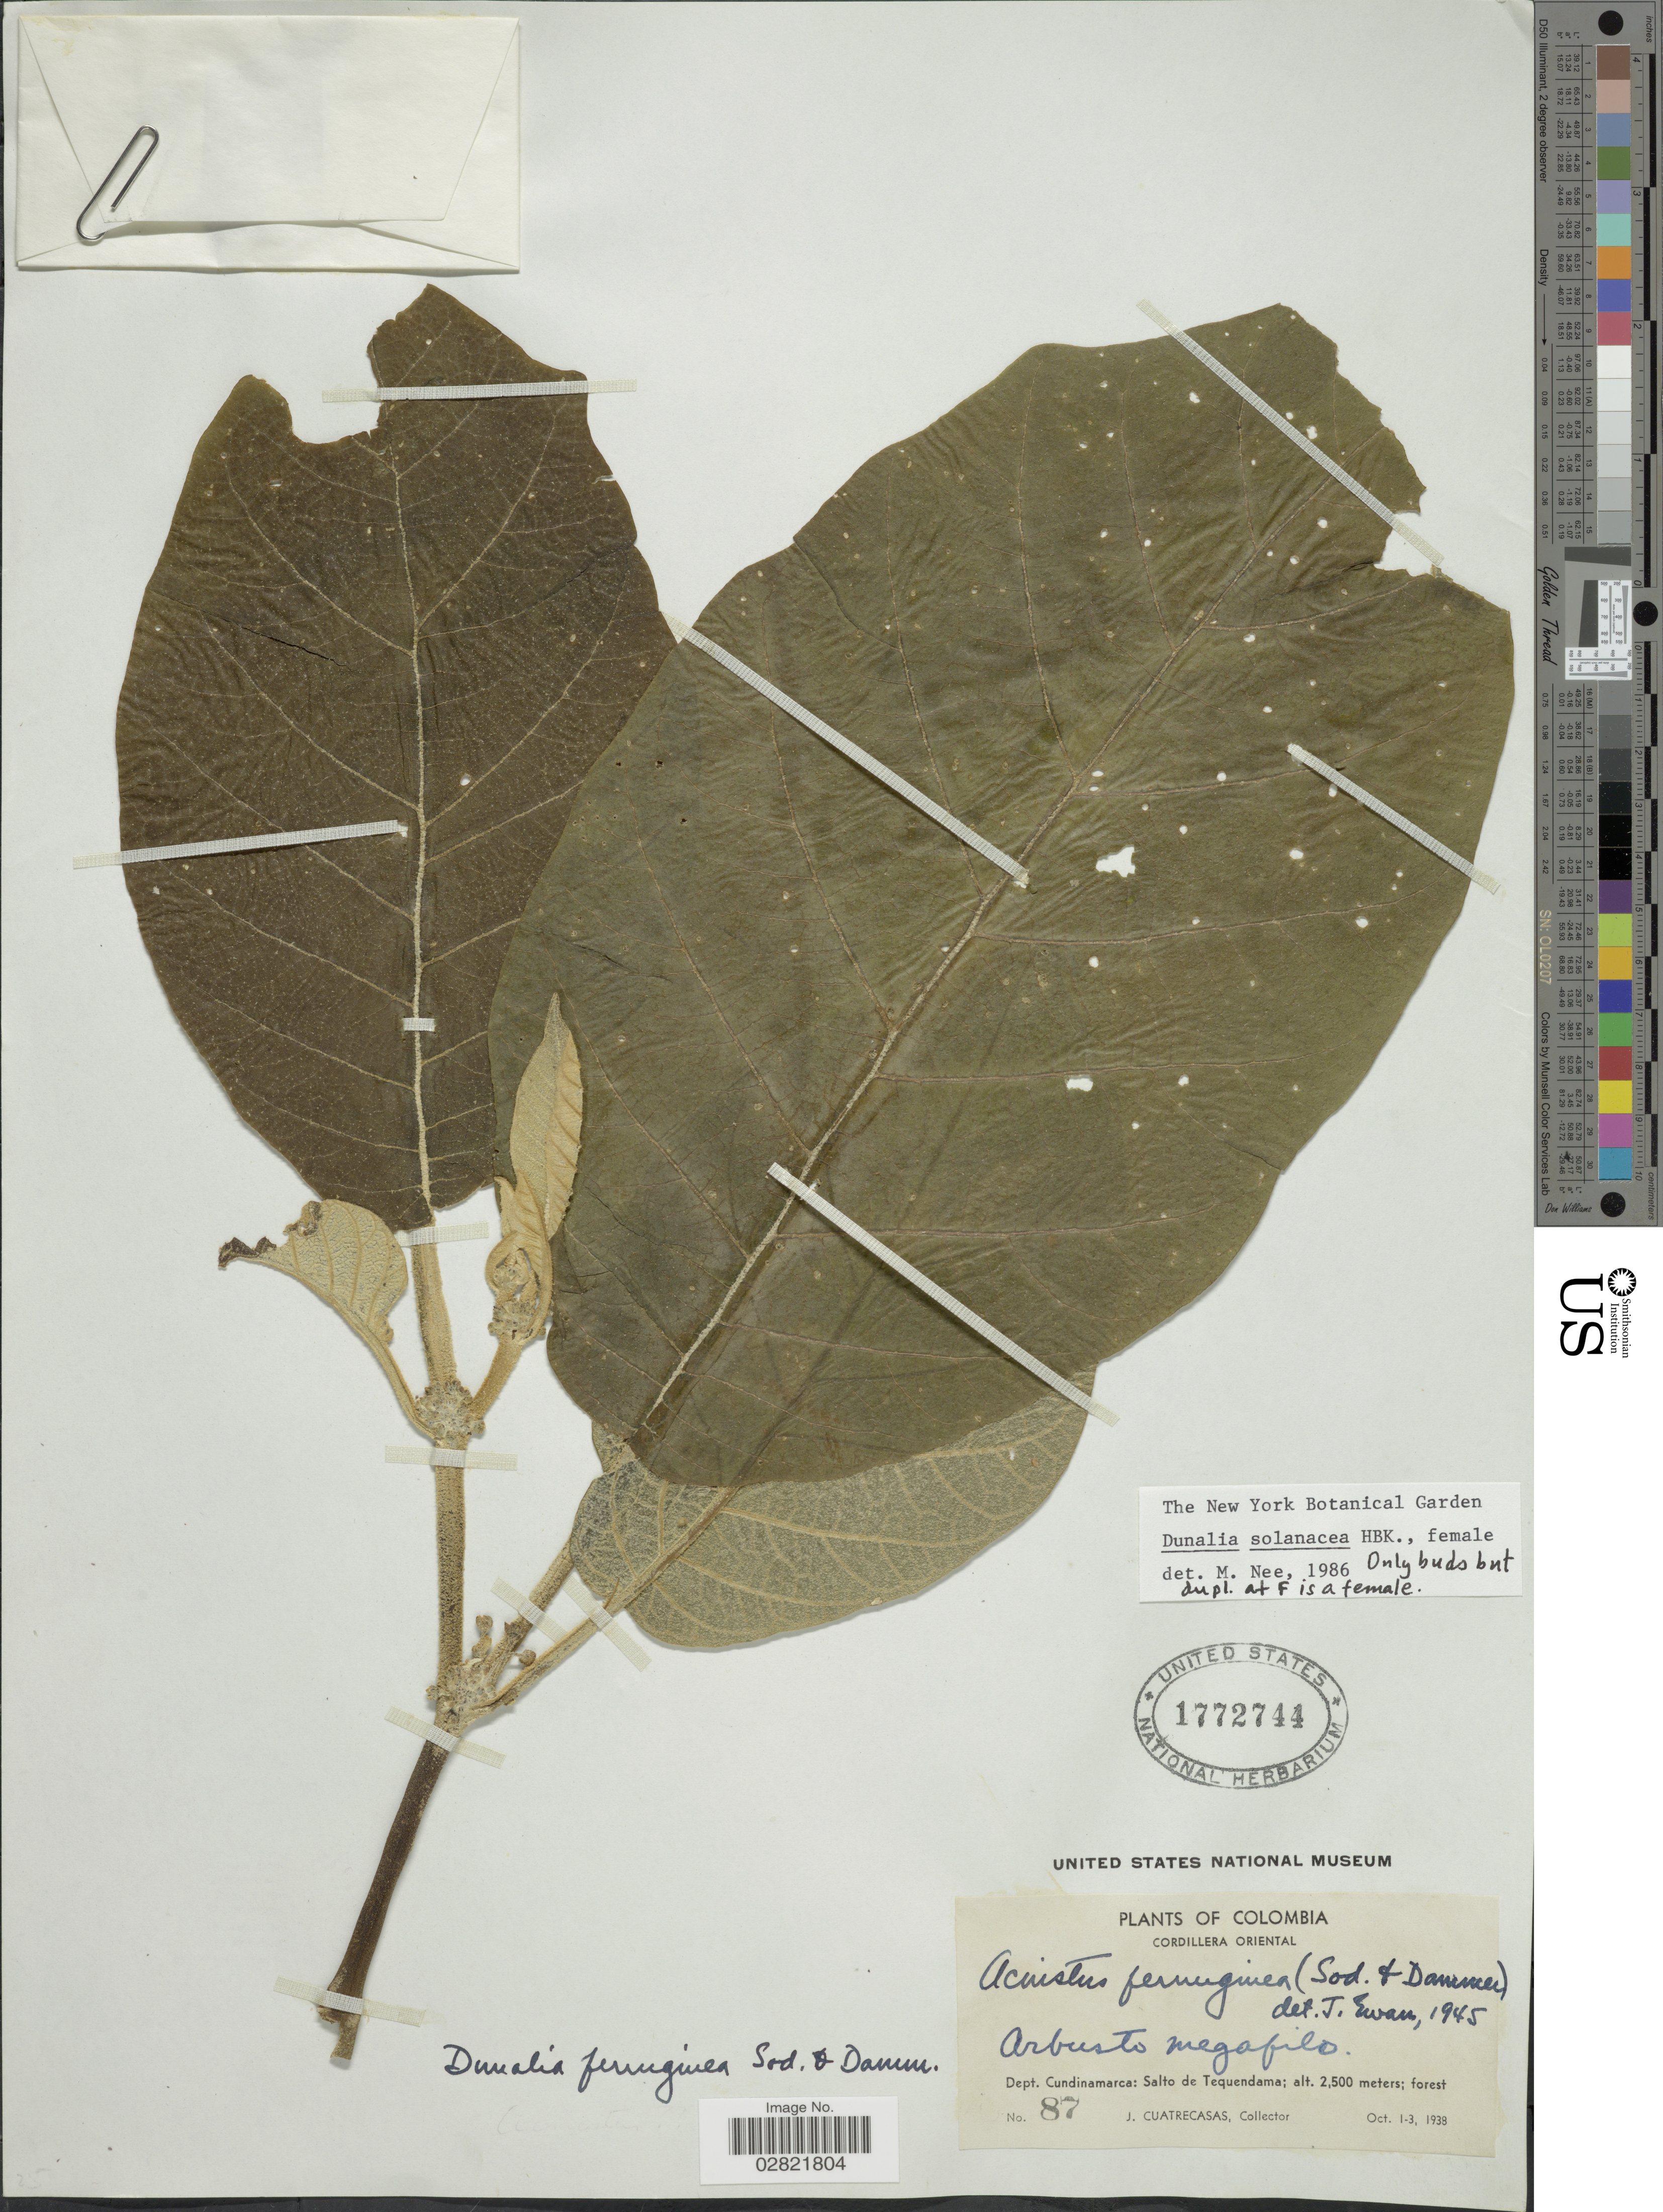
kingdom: Plantae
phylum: Tracheophyta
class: Magnoliopsida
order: Solanales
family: Solanaceae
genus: Dunalia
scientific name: Dunalia solanacea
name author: Kunth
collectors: J. Cuatrecasas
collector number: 87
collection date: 1938-10-01/1938-10-03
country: Colombia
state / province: Cundinamarca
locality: Cordillera Oriental, Dept. Cundinamarca: Salto de Tequendama.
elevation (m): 2500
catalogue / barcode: US 1772744